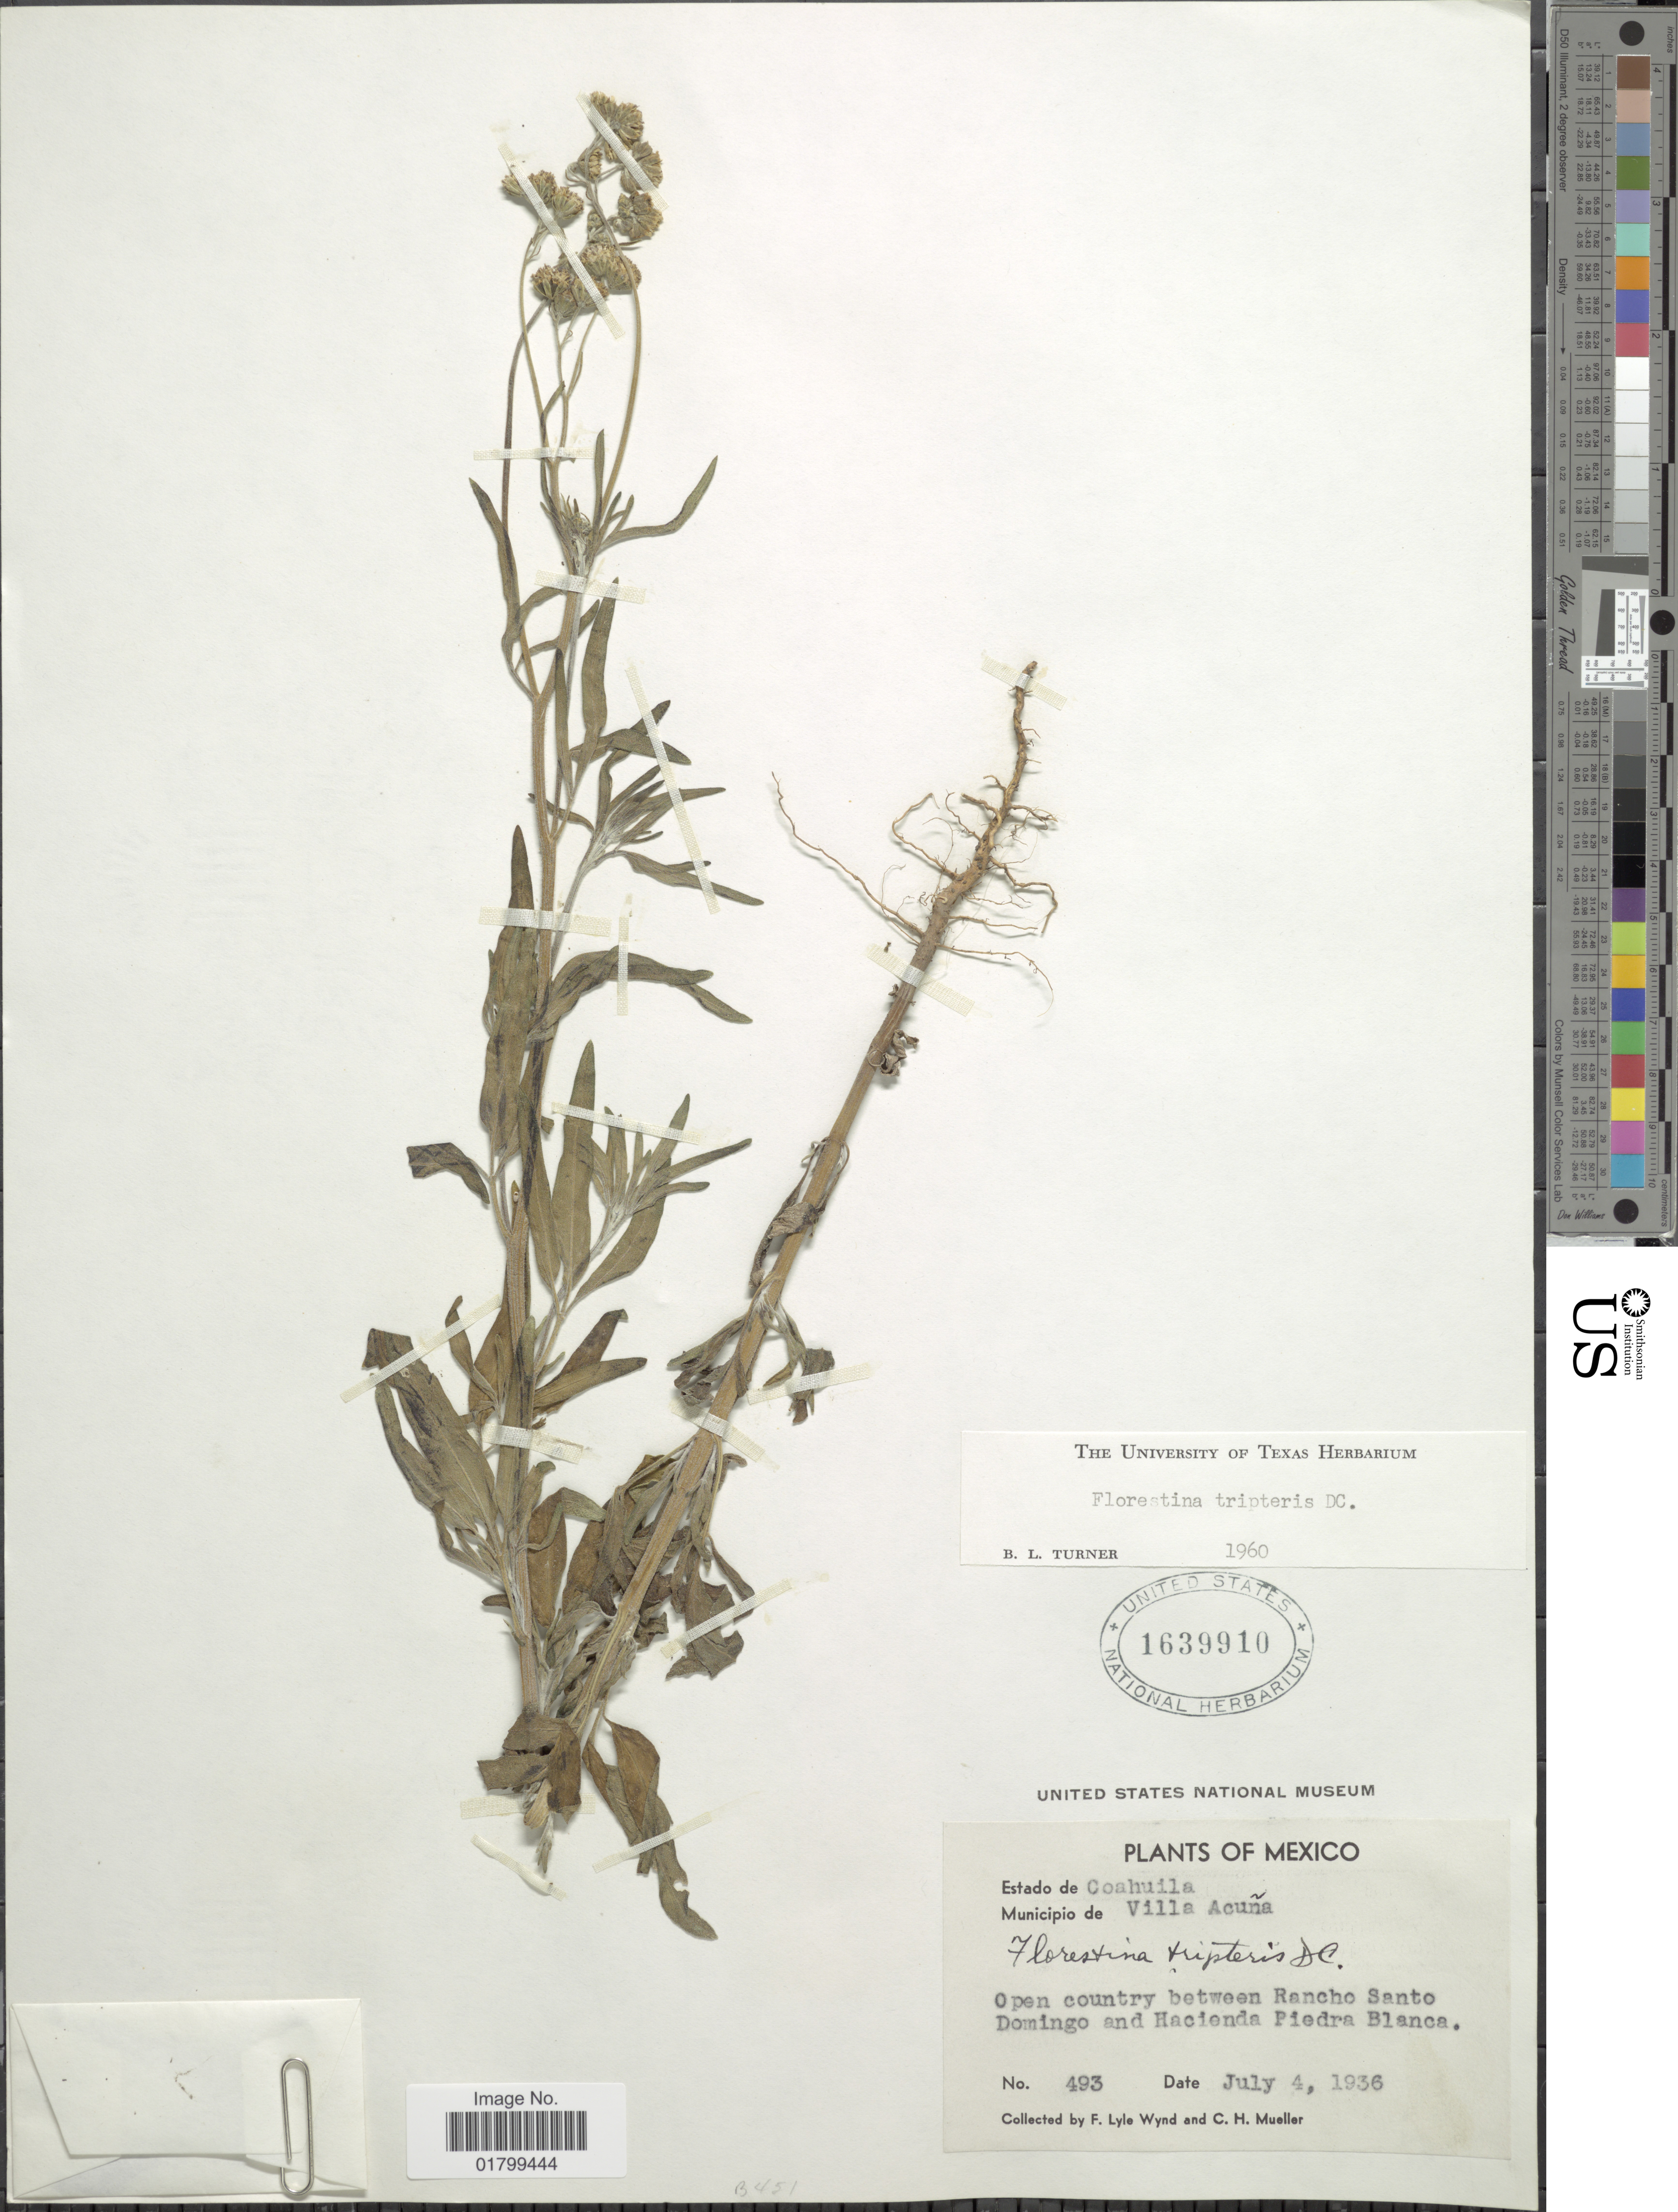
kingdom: Plantae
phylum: Tracheophyta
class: Magnoliopsida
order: Asterales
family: Asteraceae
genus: Florestina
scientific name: Florestina tripteris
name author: DC.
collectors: F. L. Wynd & C. H. Mueller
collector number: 493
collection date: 1936-07-04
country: Mexico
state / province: Coahuila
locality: Municipio de Villa Acuna, Open country between Rancho Santo Domingo and Hacienda Piedra Blanca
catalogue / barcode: US 1639910